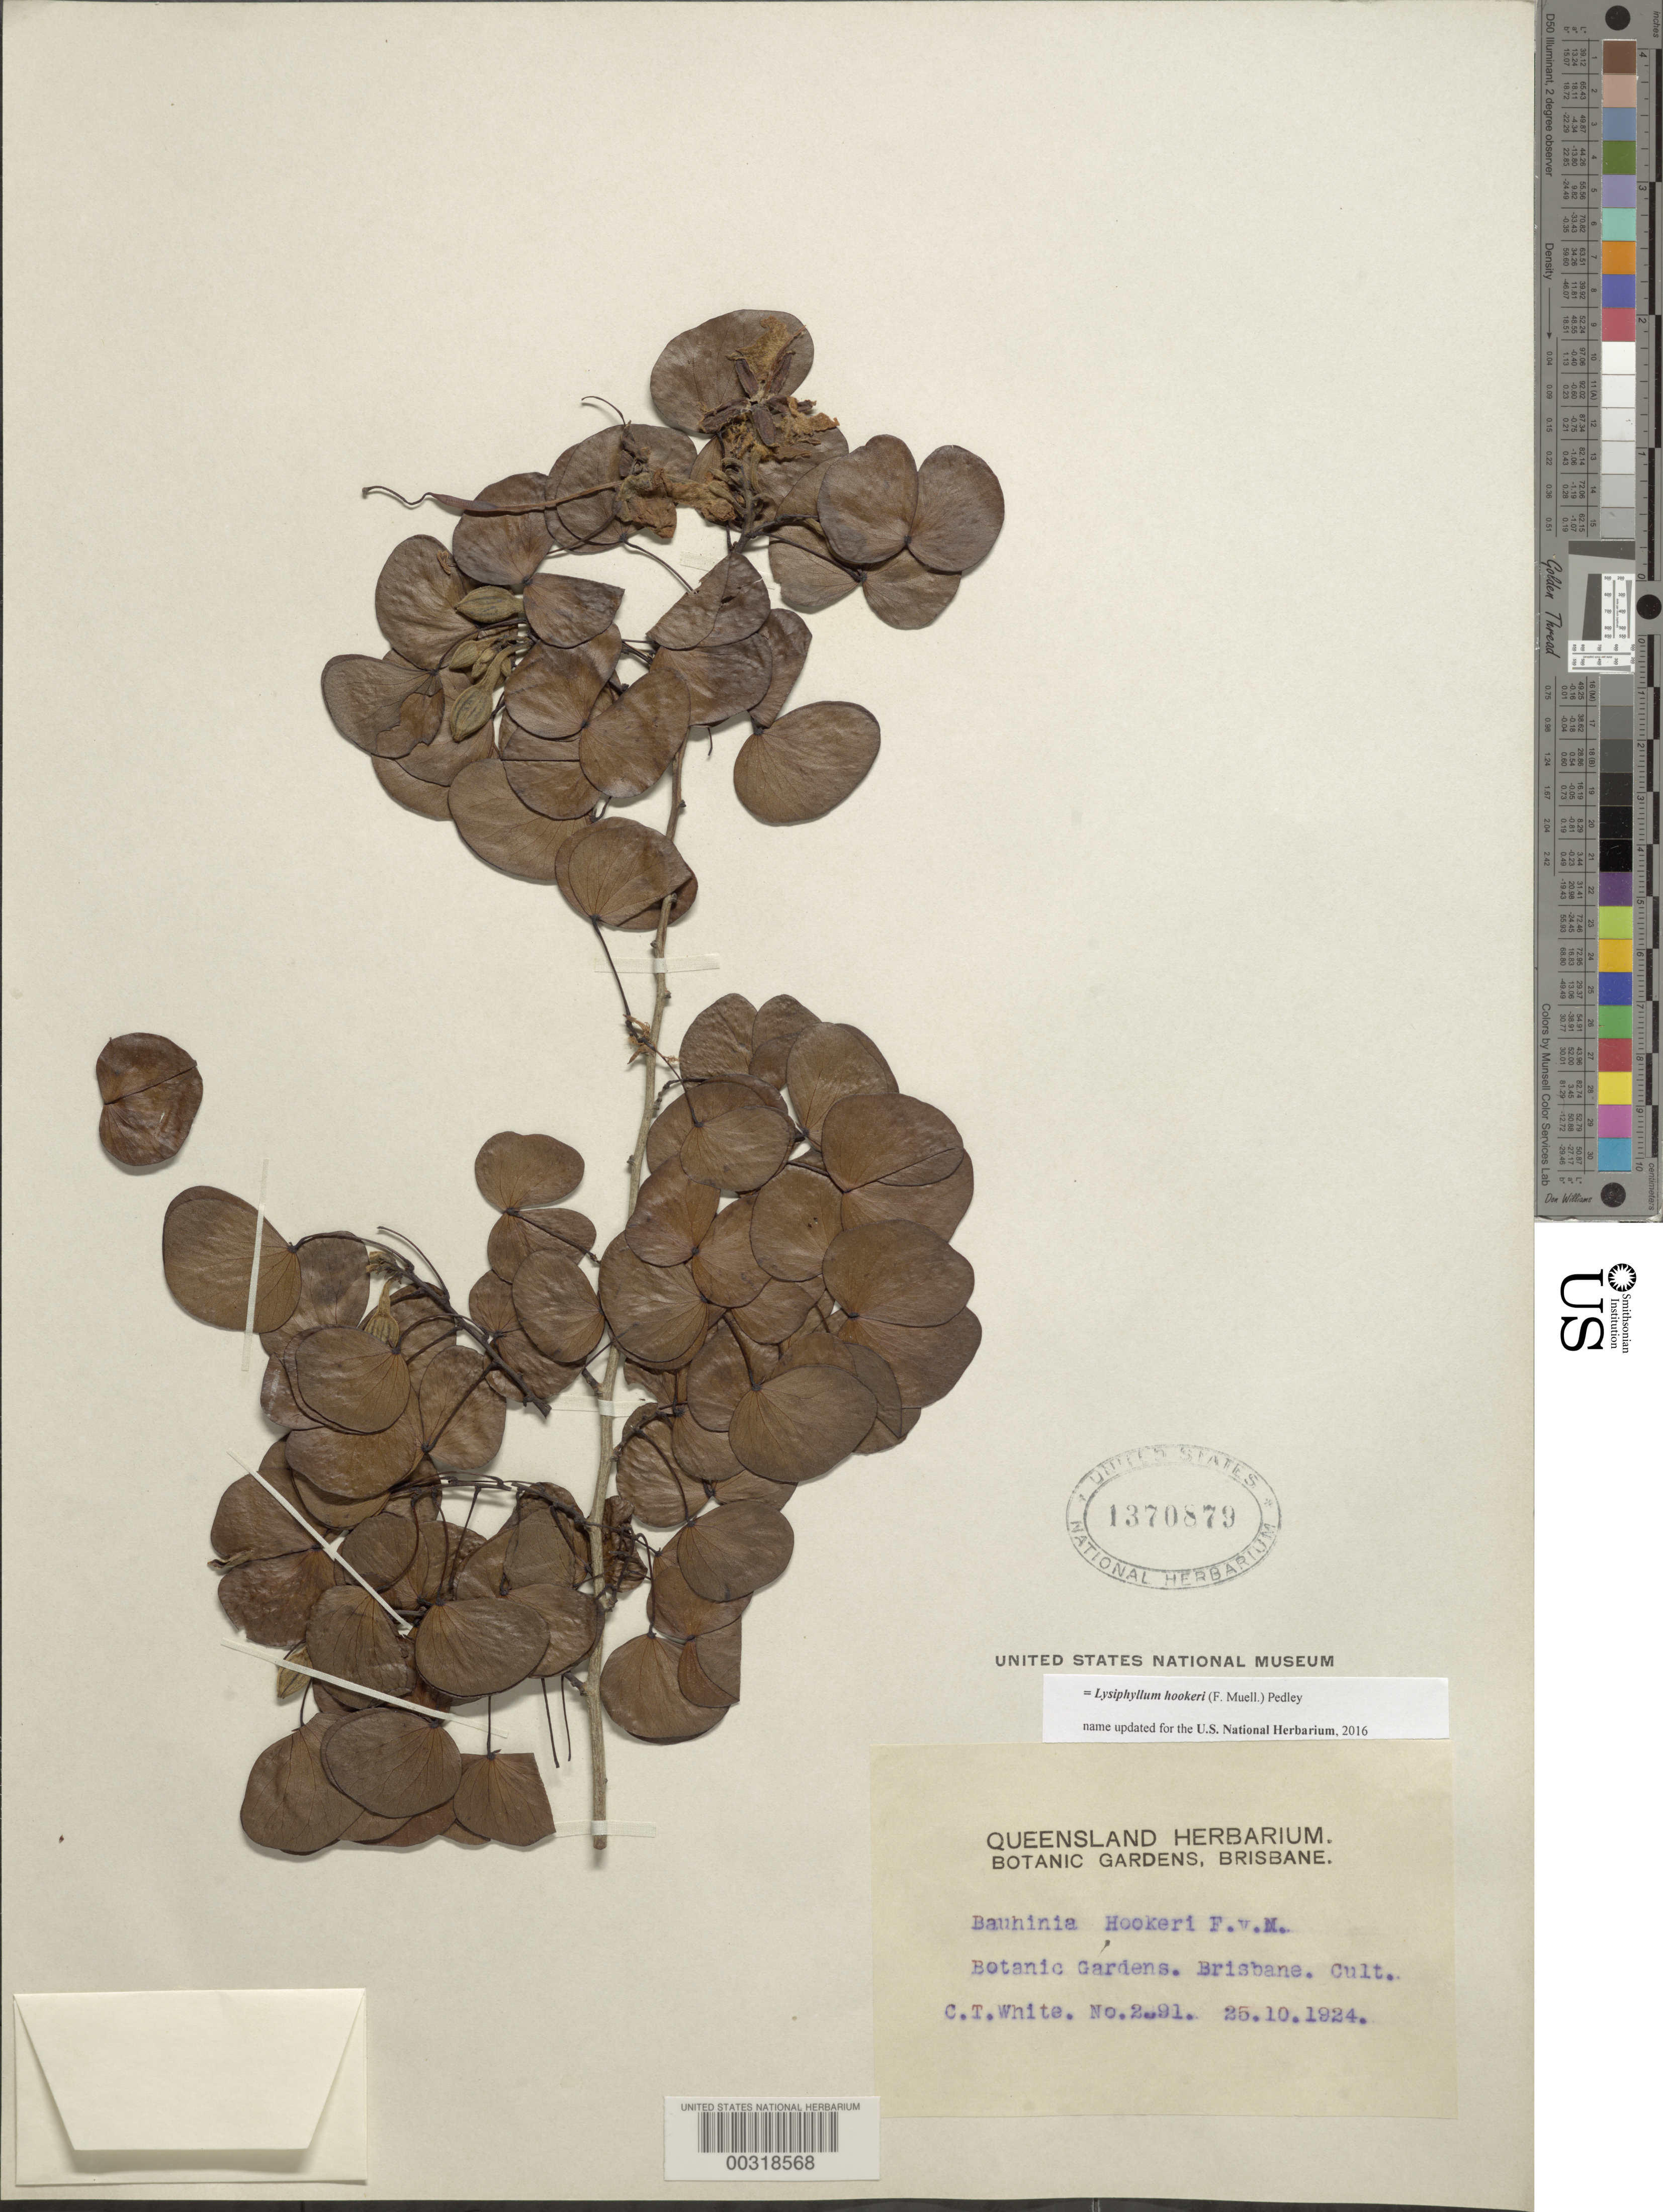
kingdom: Plantae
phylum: Tracheophyta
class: Magnoliopsida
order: Fabales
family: Fabaceae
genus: Tessmannia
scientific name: Tessmannia dewildemaniana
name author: Harms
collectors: C. T. White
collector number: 2391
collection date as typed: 25 Oct 1924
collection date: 1924-10-25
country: Australia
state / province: Queensland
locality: Botanic gardens, brisbane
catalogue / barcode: US 1370879